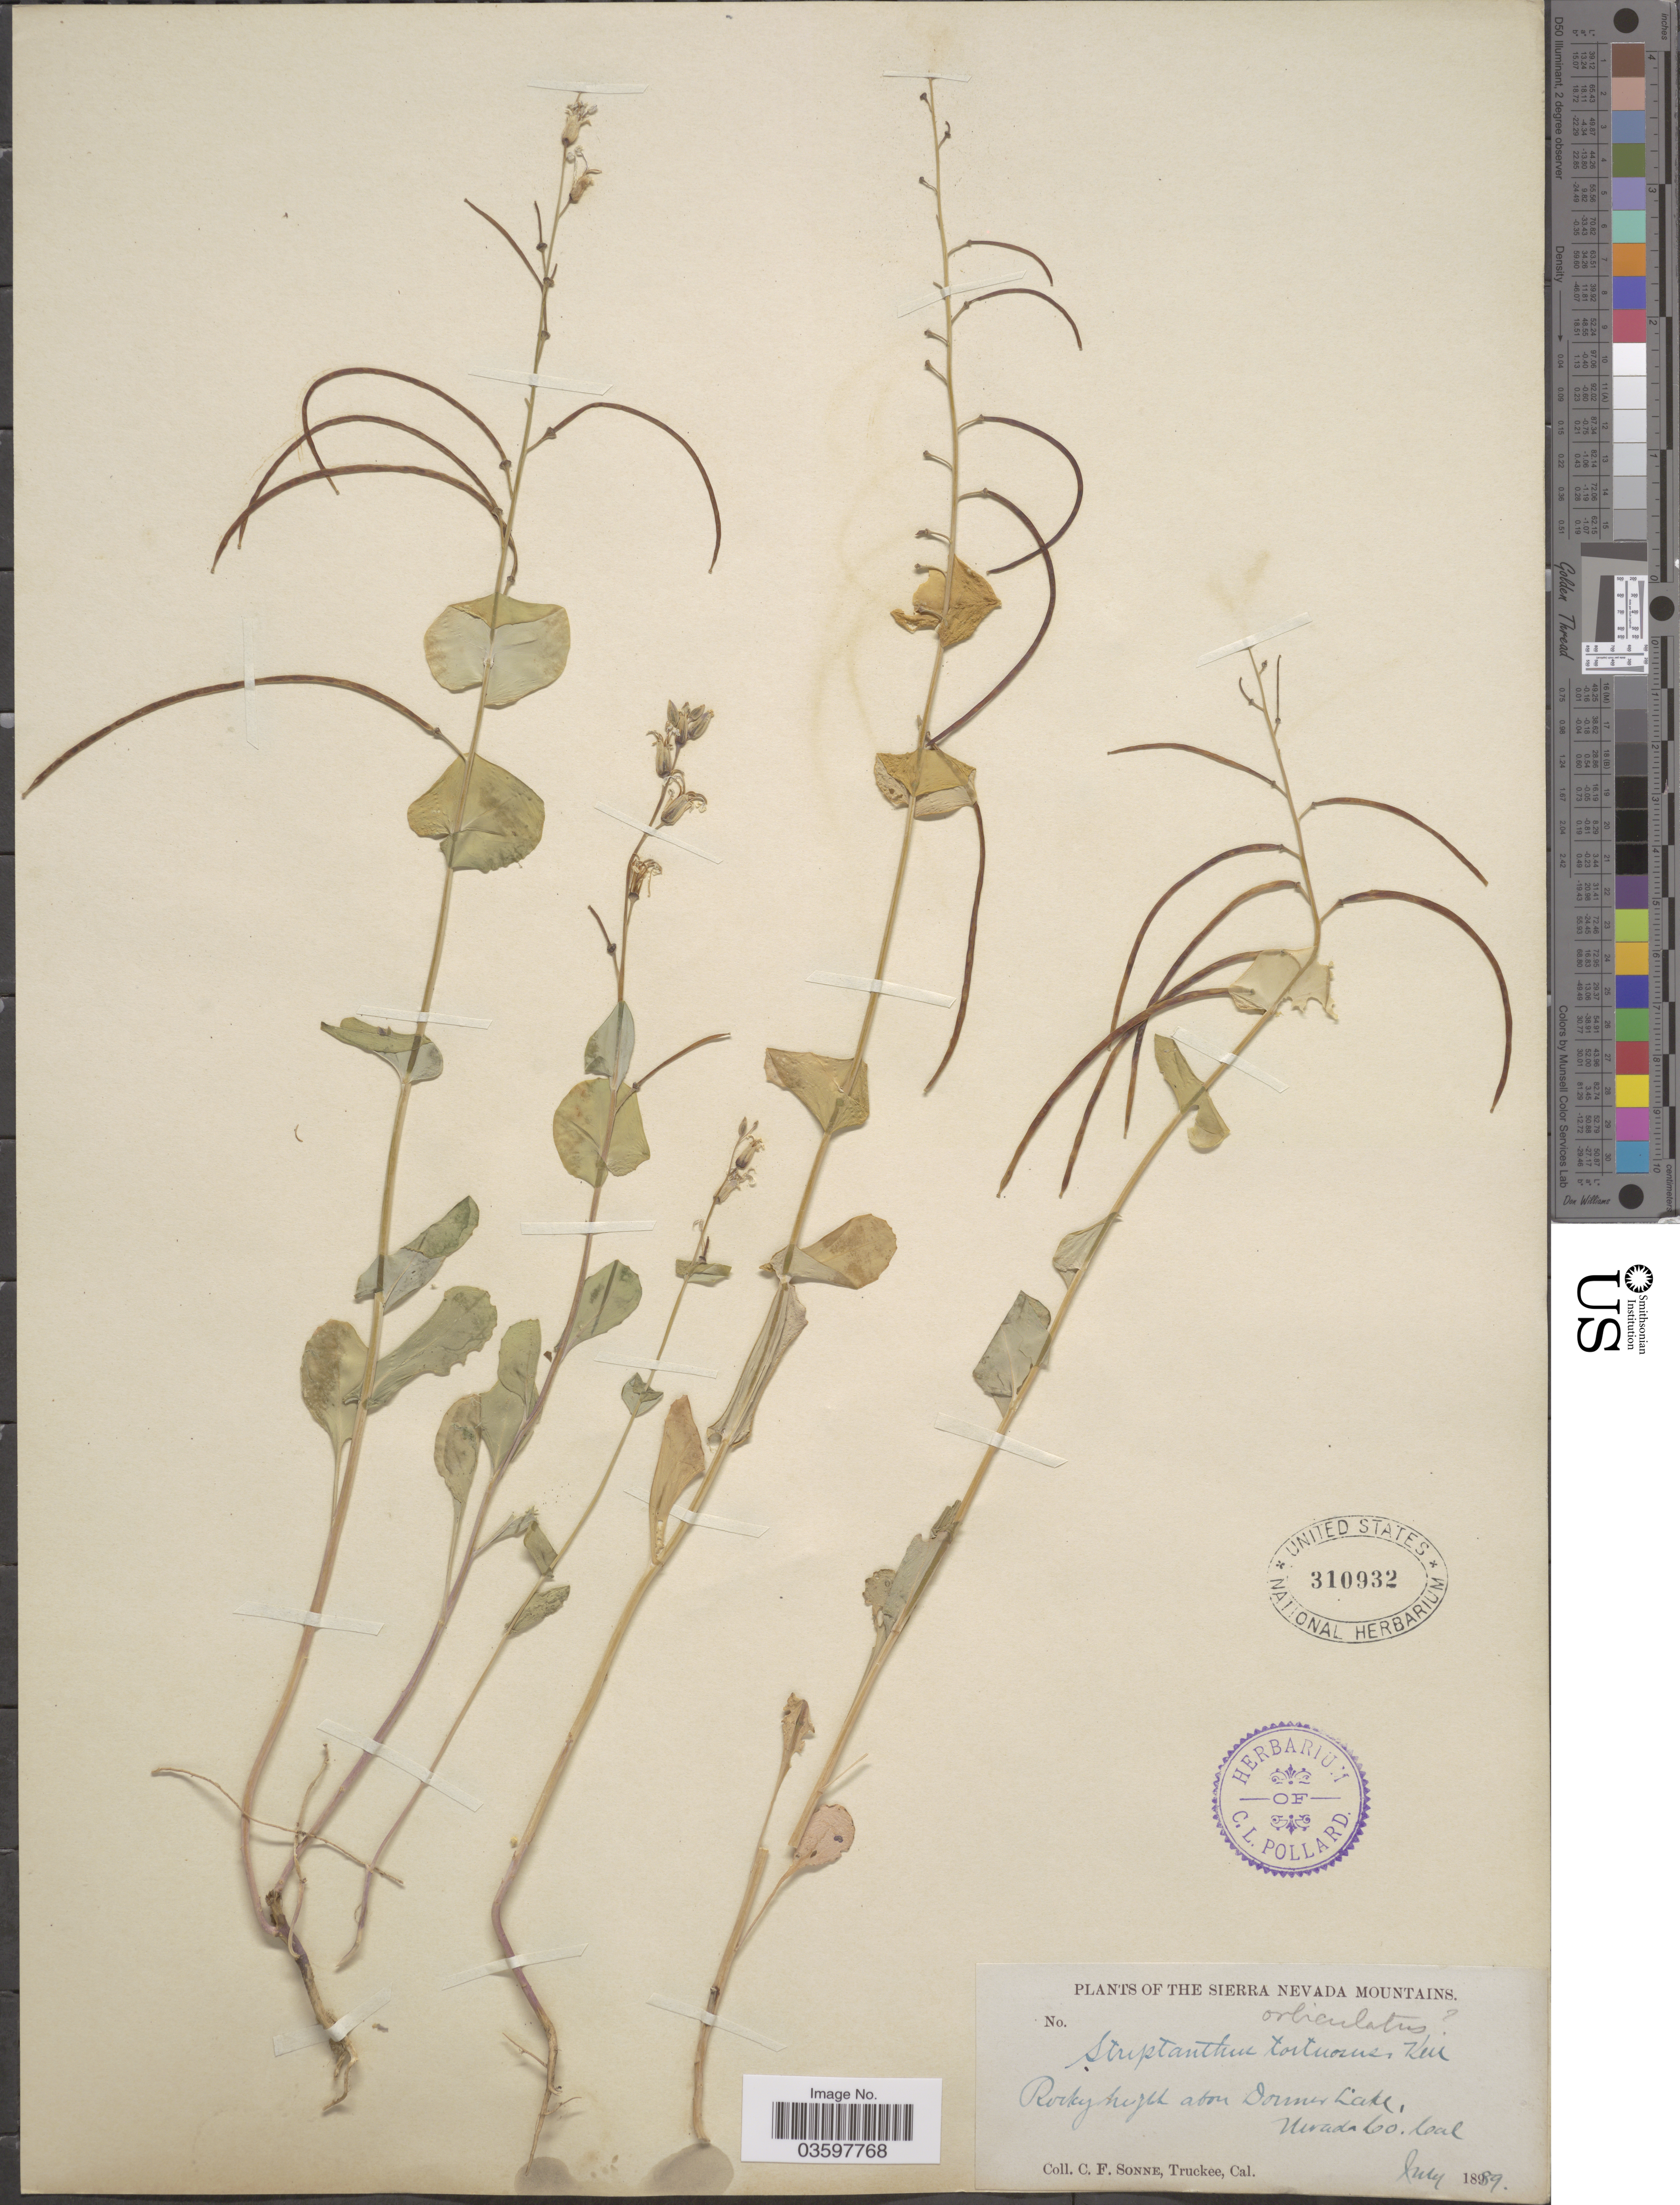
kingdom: Plantae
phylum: Tracheophyta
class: Magnoliopsida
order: Brassicales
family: Brassicaceae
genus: Streptanthus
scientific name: Streptanthus tortuosus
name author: Kellogg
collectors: C. Sonne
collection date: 1889-07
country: United States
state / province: California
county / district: Nevada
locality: The Sierra Nevada Mountains. Above Donner Lake, Nevada Co.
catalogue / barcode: US 310932